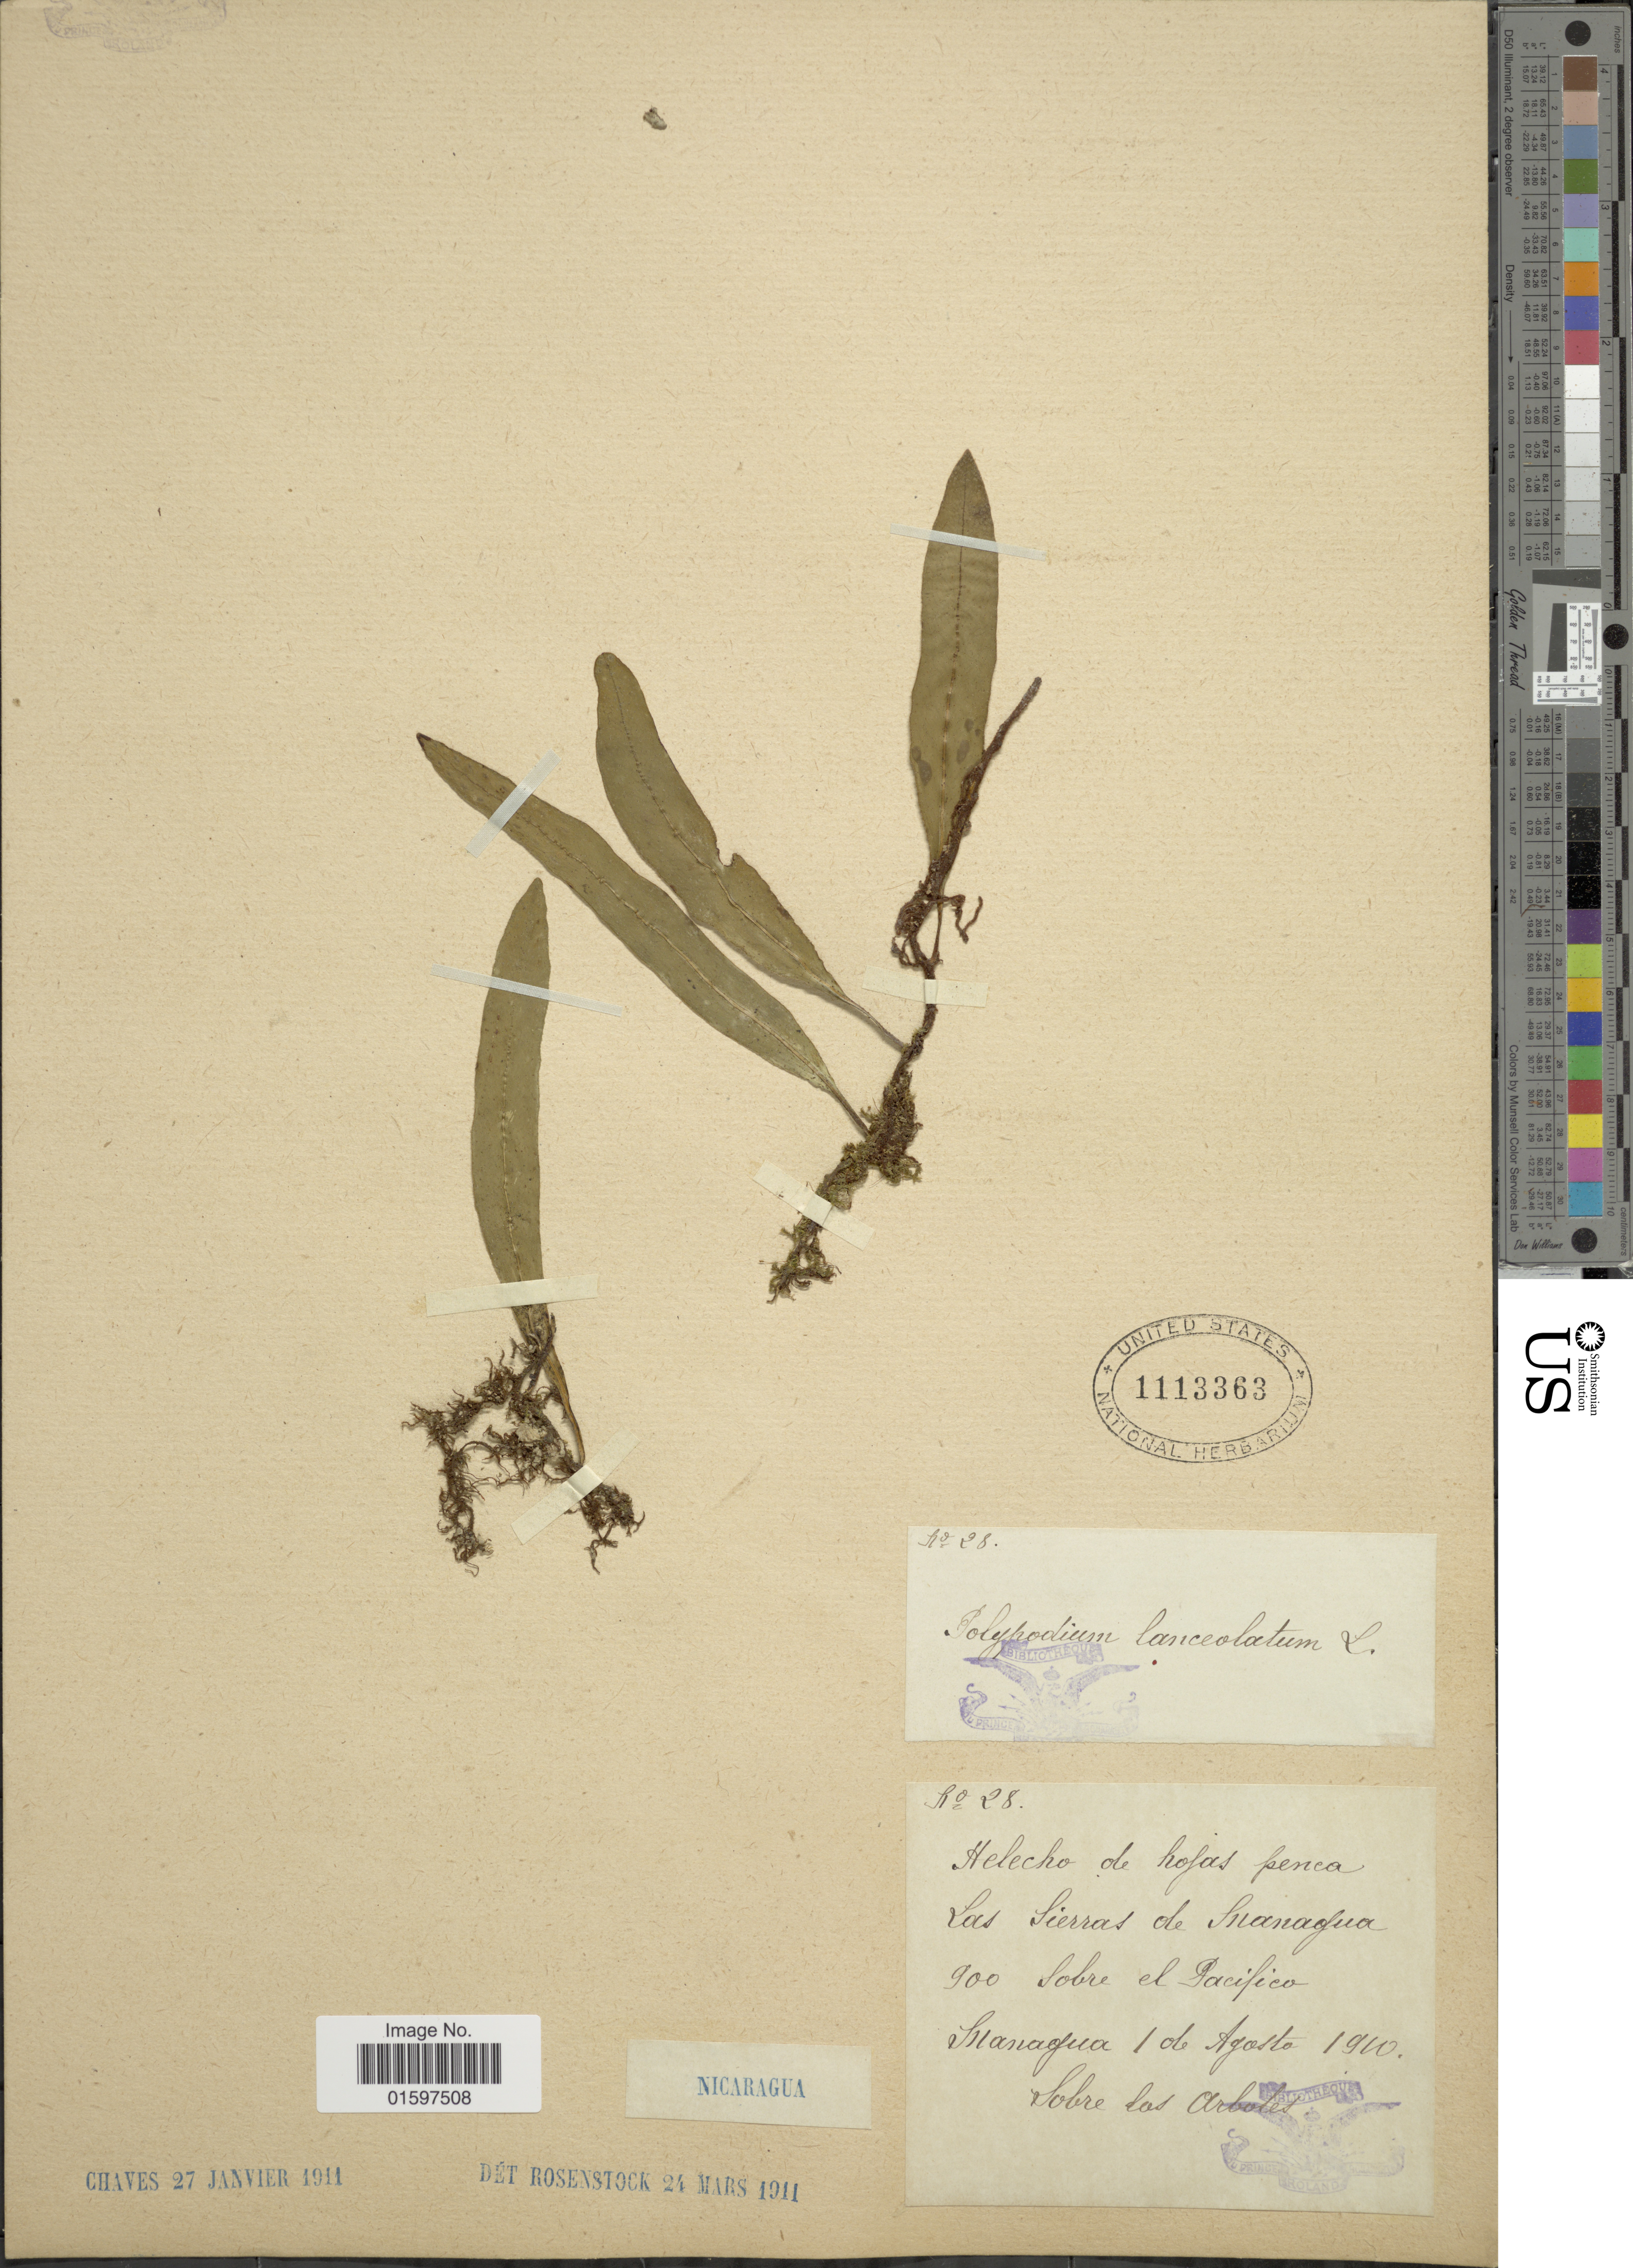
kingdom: Plantae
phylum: Tracheophyta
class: Polypodiopsida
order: Polypodiales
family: Polypodiaceae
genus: Pleopeltis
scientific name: Pleopeltis lanceolata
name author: Kaulf.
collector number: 28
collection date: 1910-08-01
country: Nicaragua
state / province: Managua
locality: Helecho de hojas penca, Las Sierras de Managua, sobre el Pacifico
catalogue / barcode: US 1113363